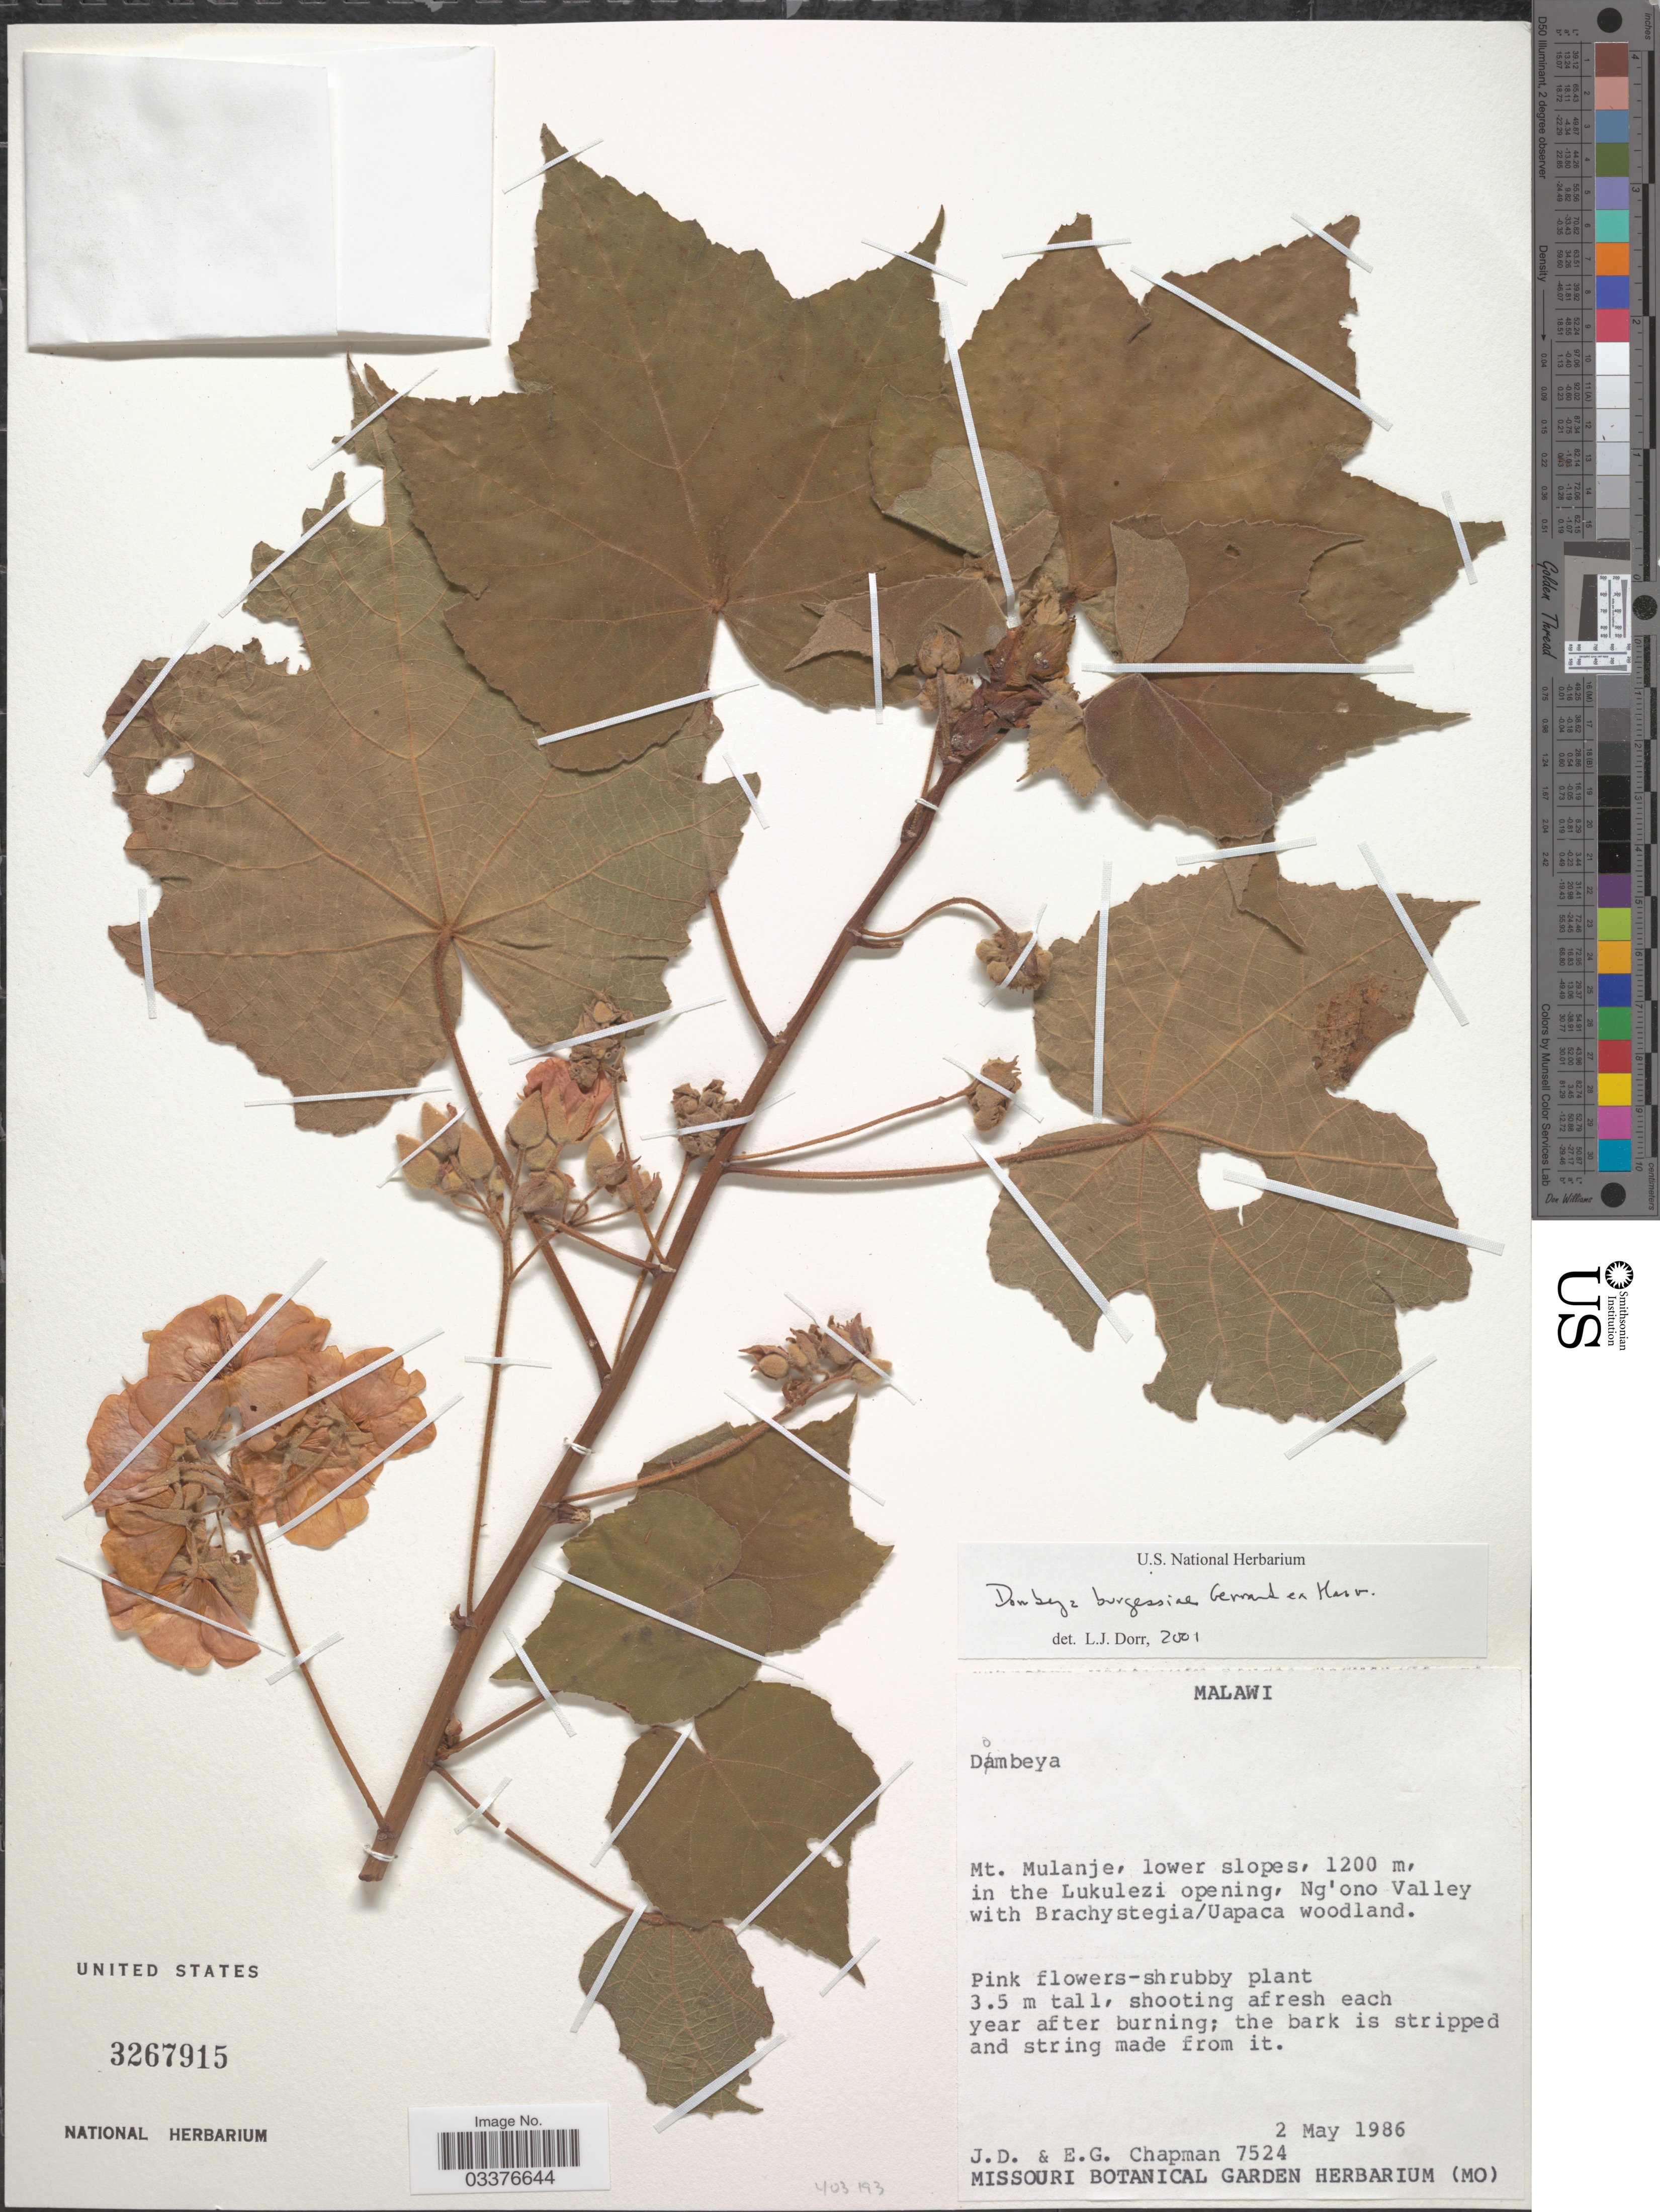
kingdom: Plantae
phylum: Tracheophyta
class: Magnoliopsida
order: Malvales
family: Malvaceae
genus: Dombeya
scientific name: Dombeya burgessiae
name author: Gerrard ex Harv.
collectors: J. D. Chapman & E. Chapman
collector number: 7524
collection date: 1986-05-02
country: Malawi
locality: Mt. Mulanje, lower slopes, in the Lukulezi opening, Ng'ono Valley.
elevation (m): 1200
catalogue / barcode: US 3267915